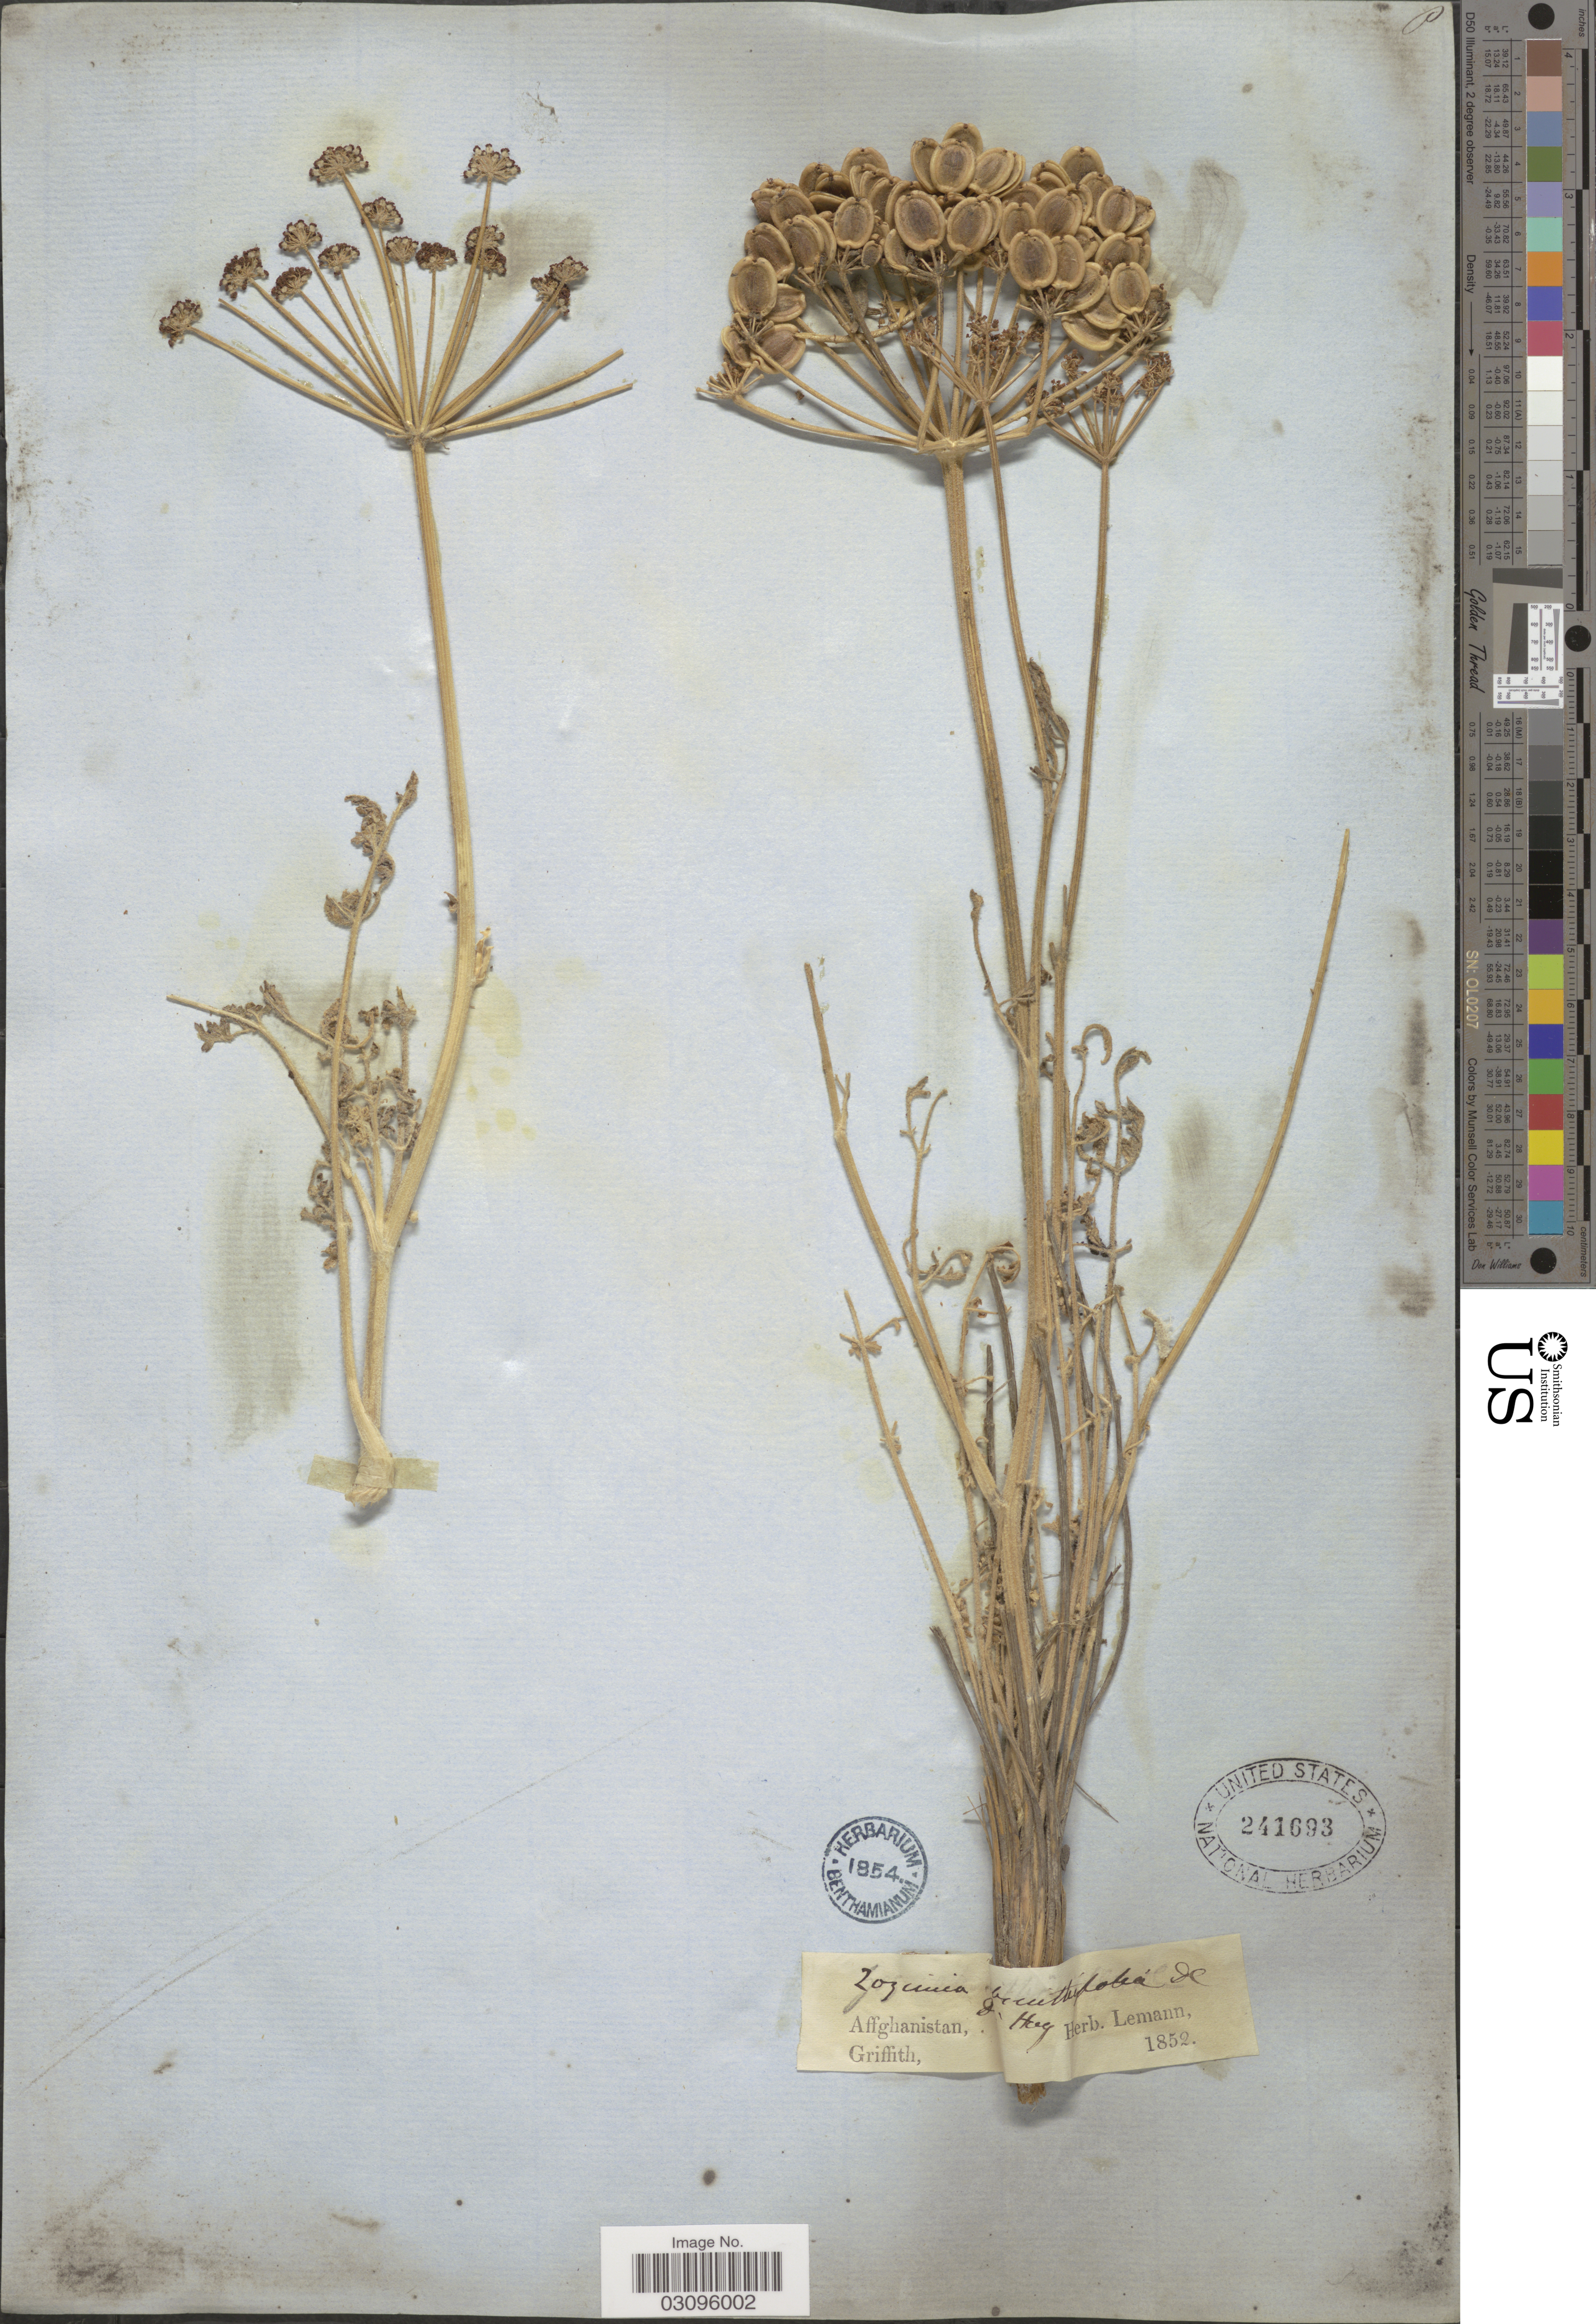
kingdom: Plantae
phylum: Tracheophyta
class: Magnoliopsida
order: Apiales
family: Apiaceae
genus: Zosima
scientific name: Zosima absinthifolia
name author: (Vent.) Link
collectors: -. Griffith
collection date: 1852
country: Afghanistan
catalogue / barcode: US 241693